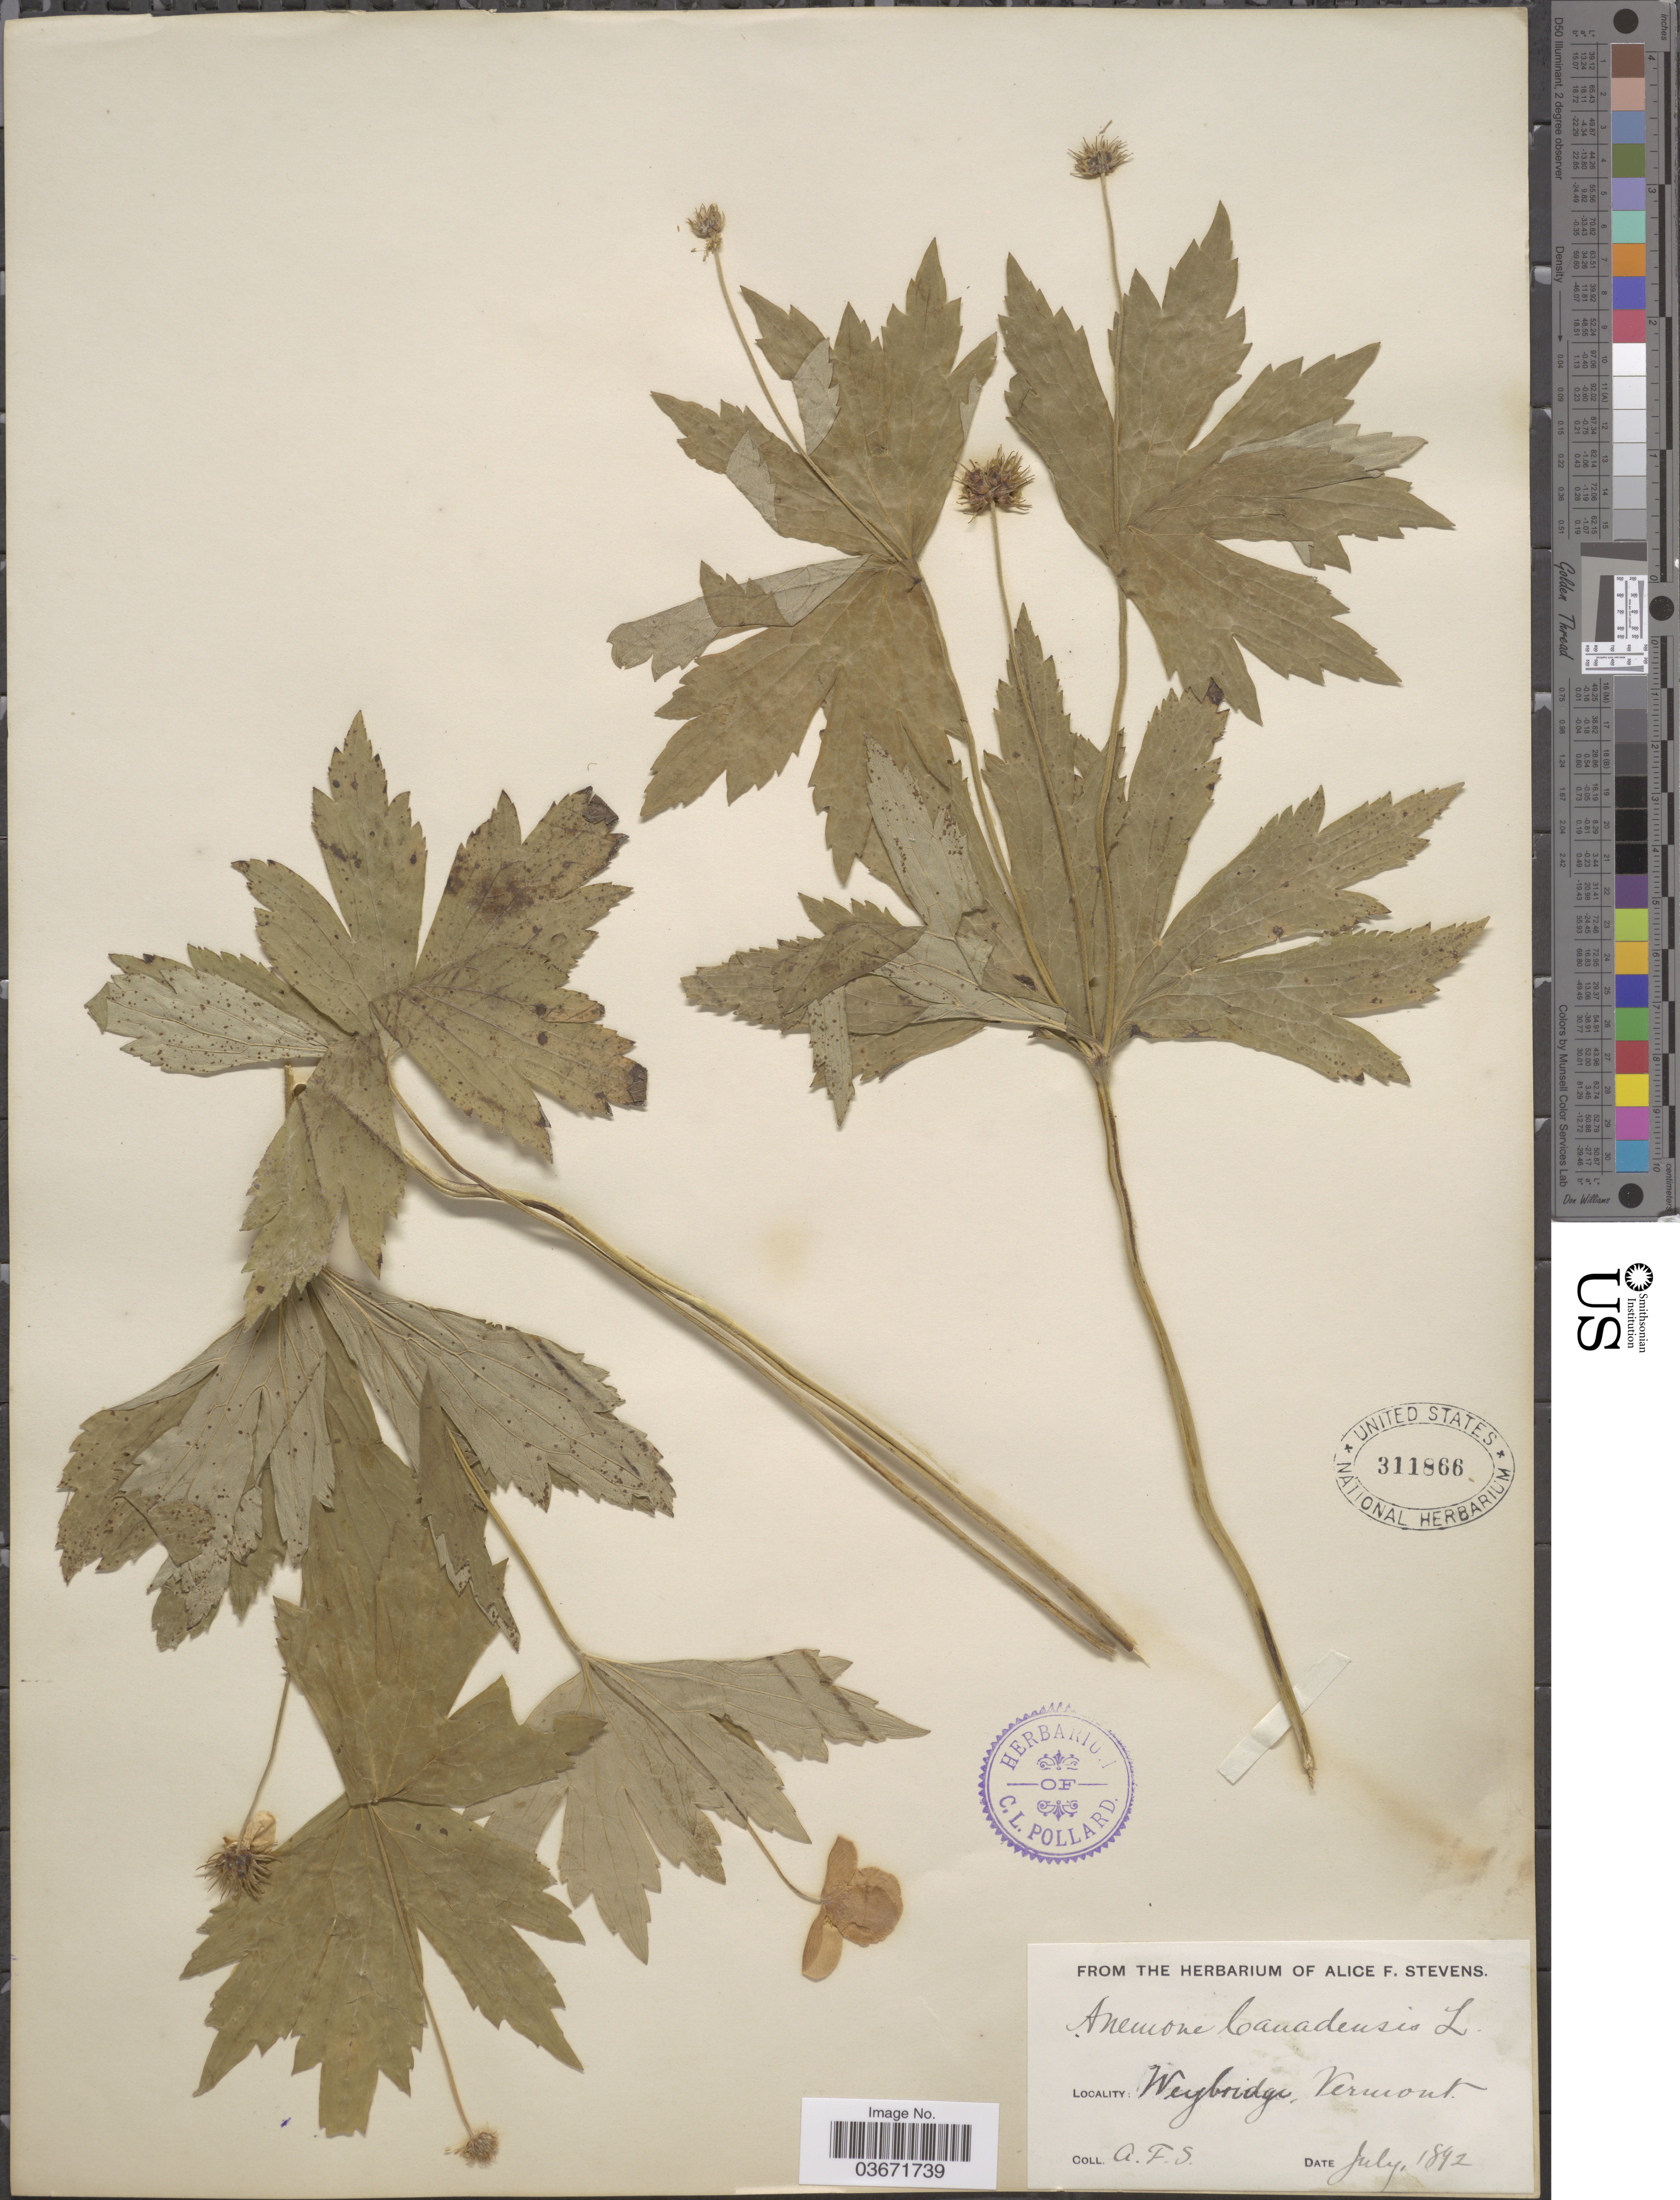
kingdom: Plantae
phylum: Tracheophyta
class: Magnoliopsida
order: Ranunculales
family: Ranunculaceae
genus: Anemone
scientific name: Anemone canadensis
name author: L.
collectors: A. Stevens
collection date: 1892-07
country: United States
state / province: Vermont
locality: Weybridge.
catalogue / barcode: US 311866